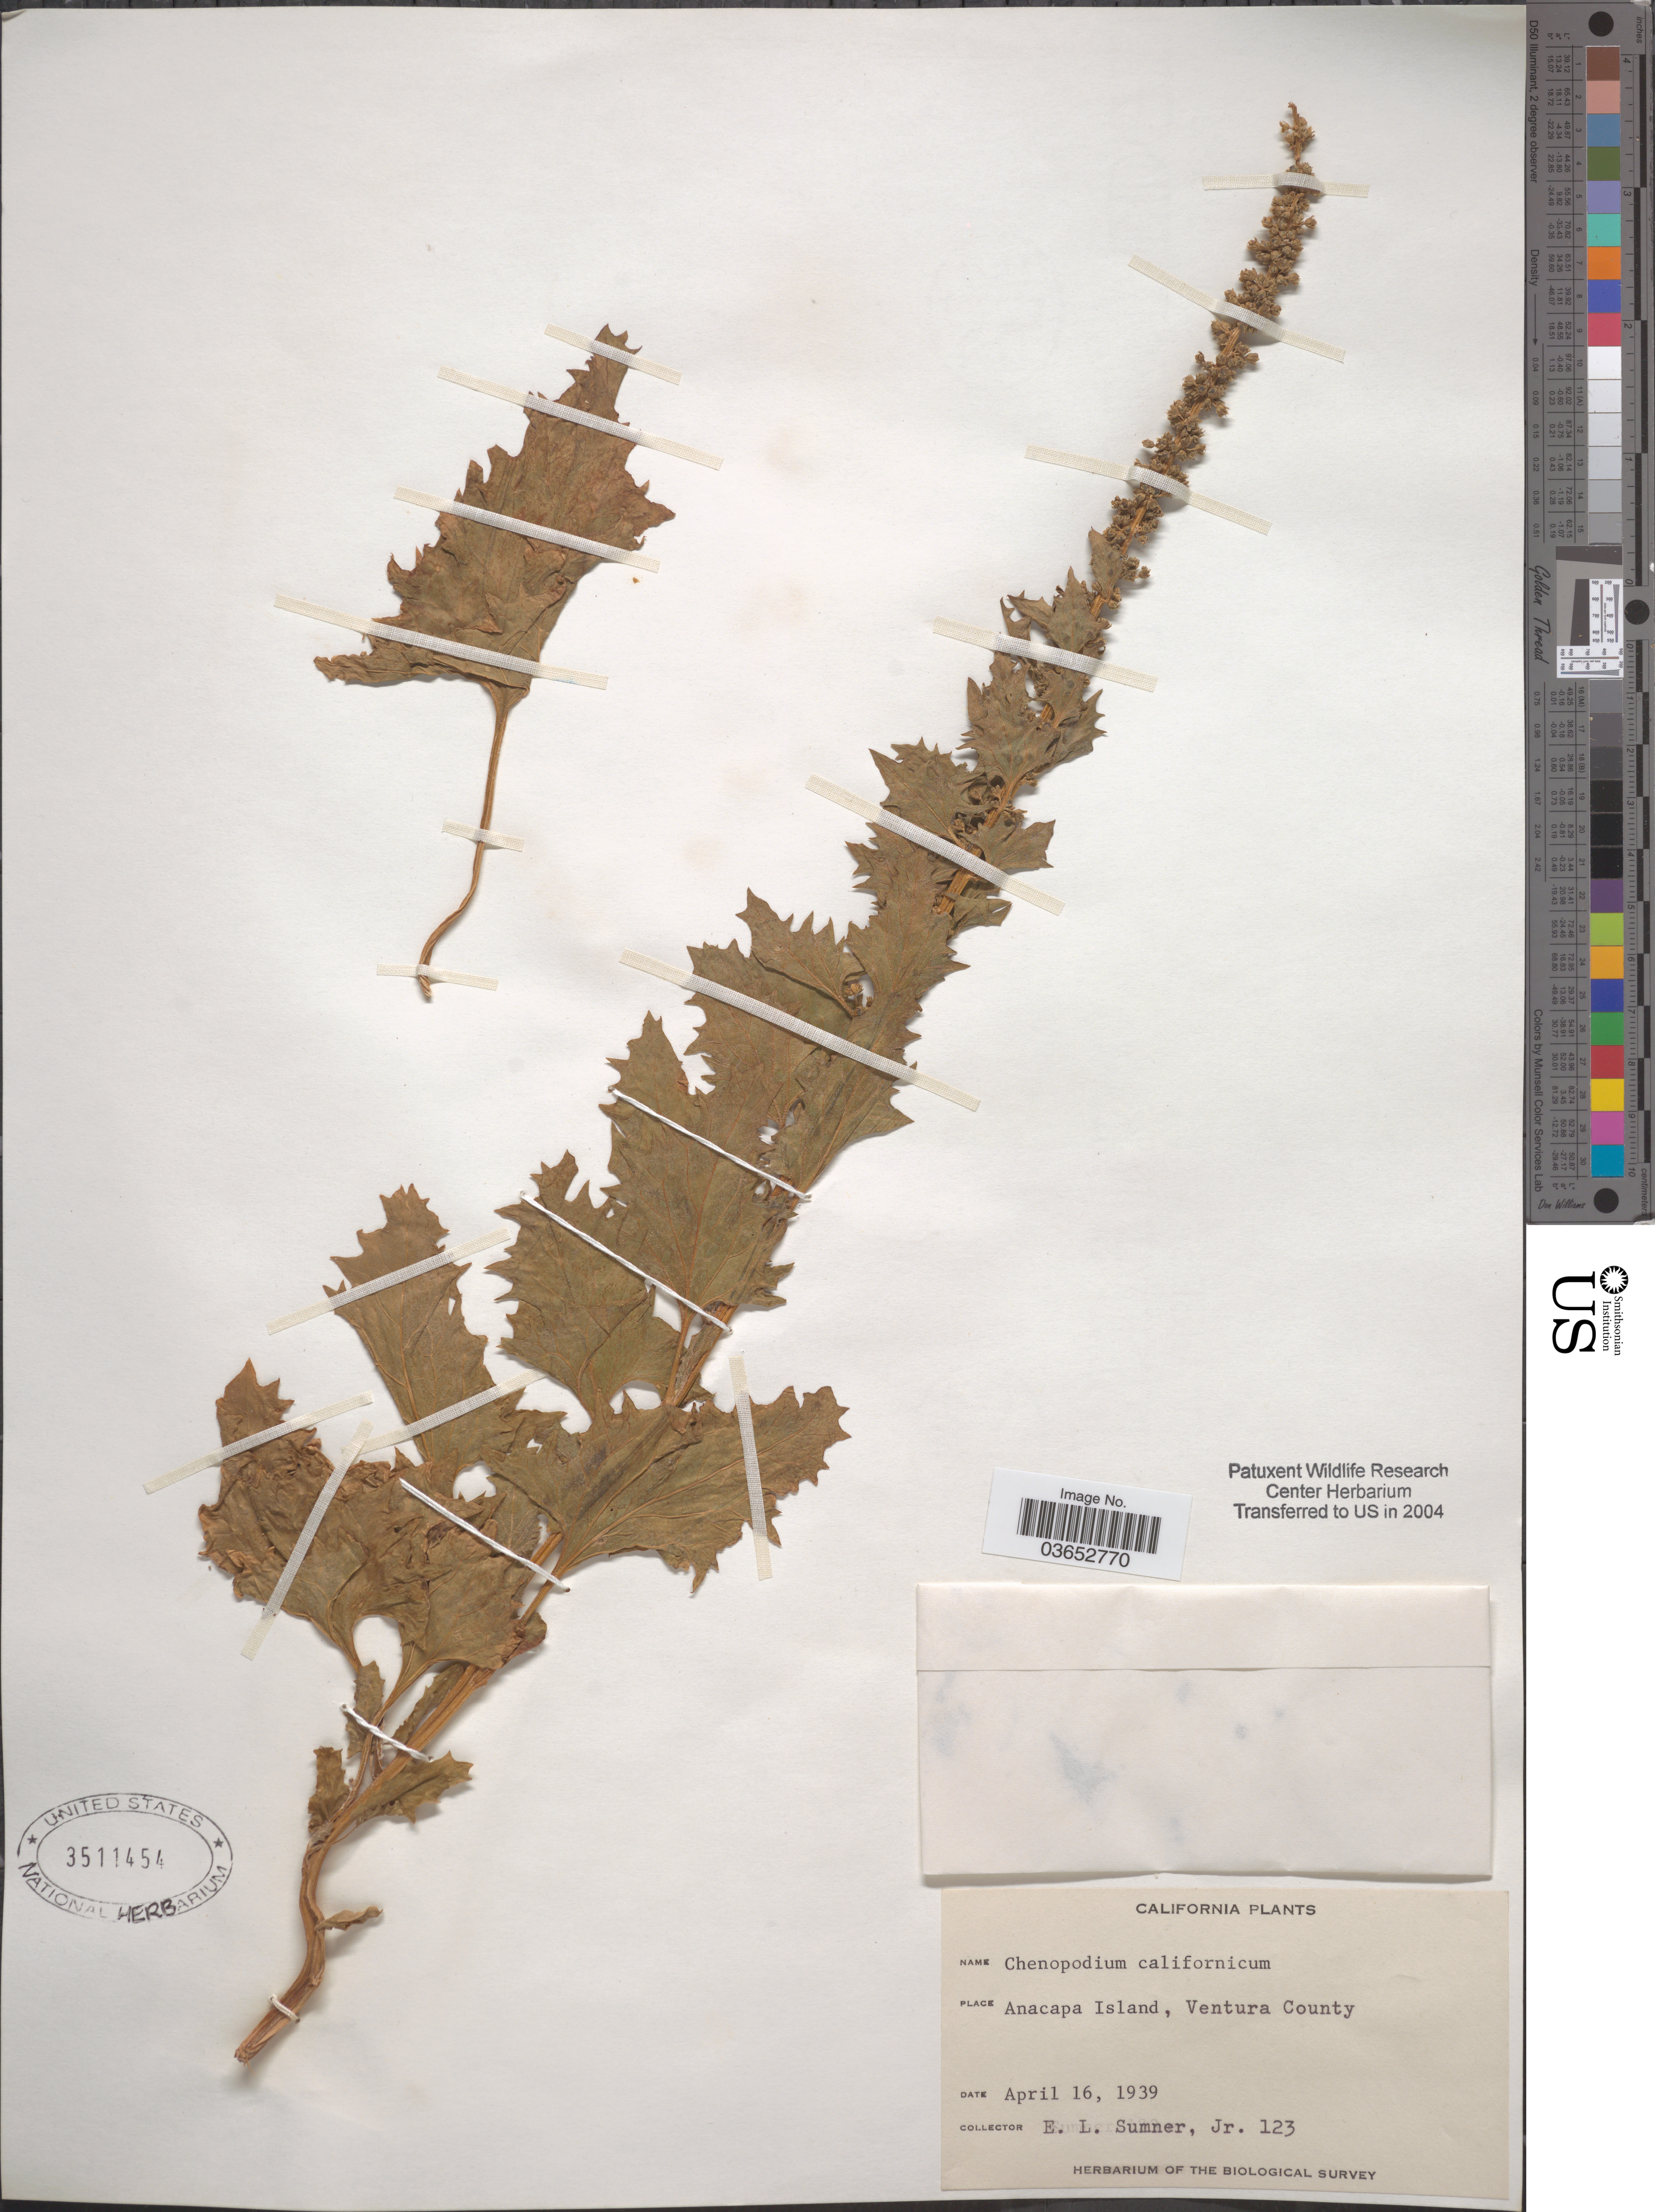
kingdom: Plantae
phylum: Tracheophyta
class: Magnoliopsida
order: Caryophyllales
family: Amaranthaceae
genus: Chenopodium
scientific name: Chenopodium californicum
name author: S. Watson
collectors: E. Sumner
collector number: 123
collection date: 1939-04-16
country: United States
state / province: California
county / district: Ventura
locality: Anacapa Island, Ventura County.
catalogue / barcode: US 3511454